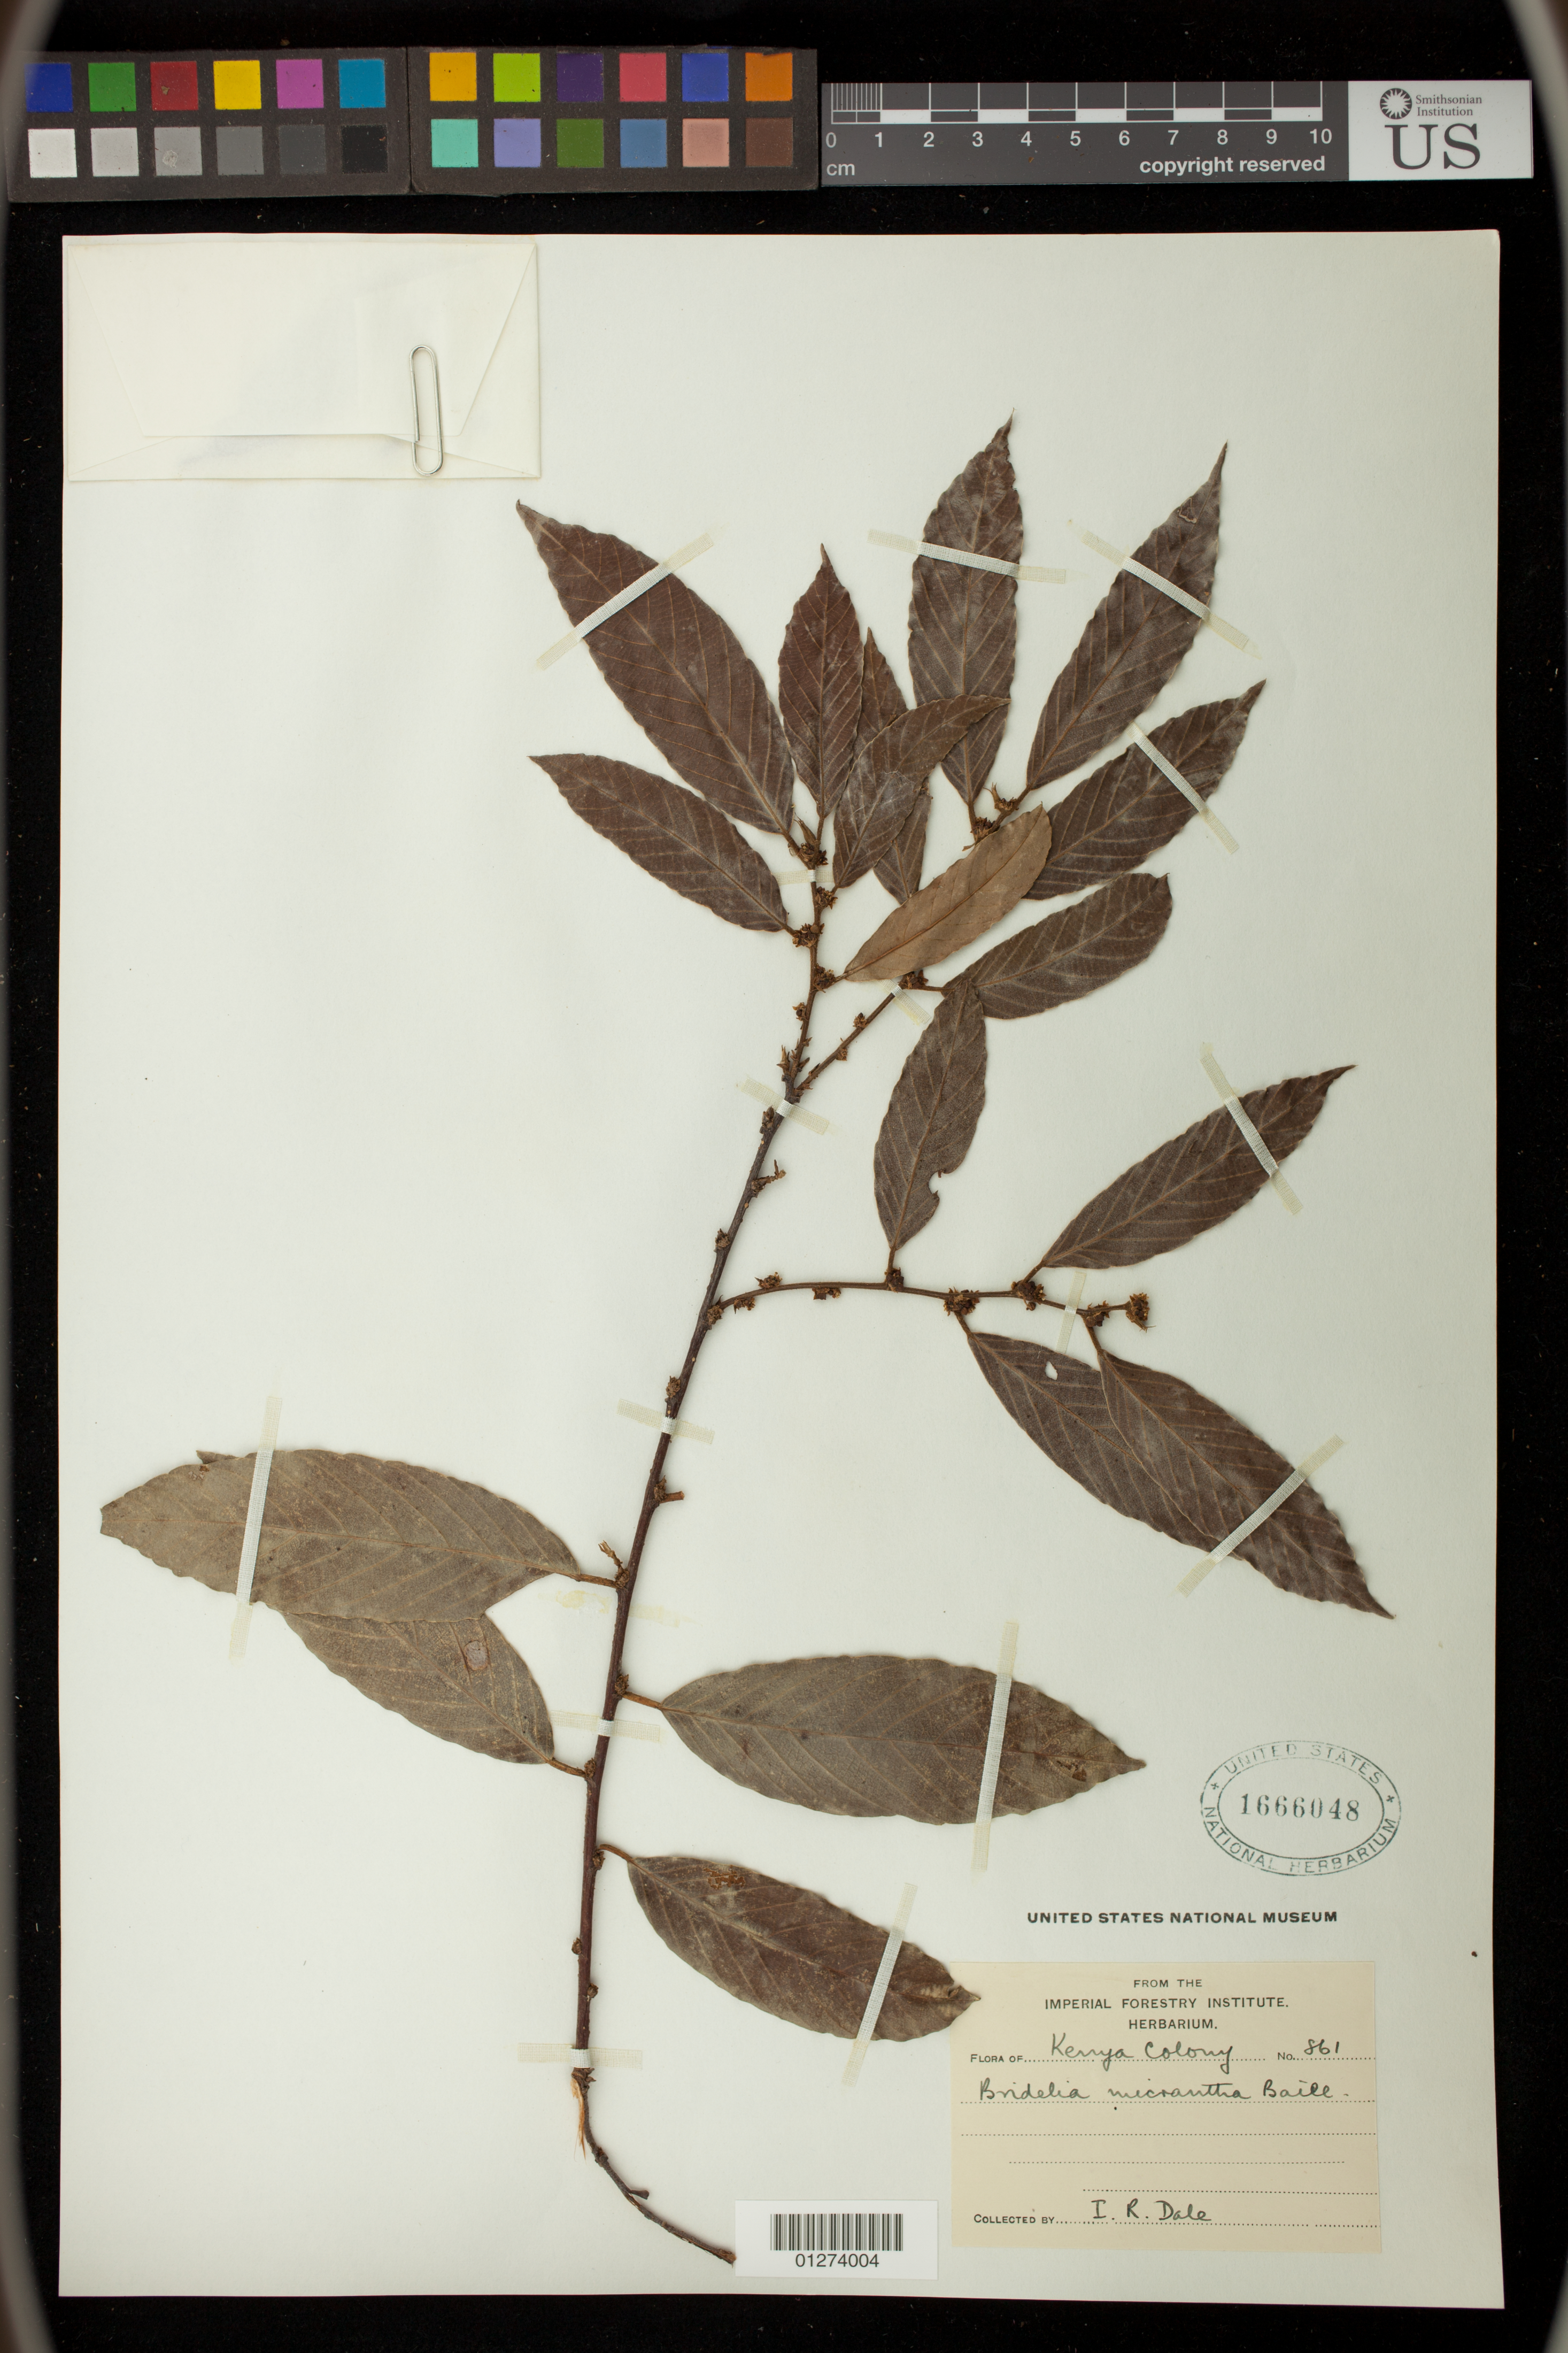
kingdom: Plantae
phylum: Tracheophyta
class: Magnoliopsida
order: Malpighiales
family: Phyllanthaceae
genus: Bridelia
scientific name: Bridelia micrantha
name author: (Hochst.) Baill.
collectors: I. Dale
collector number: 861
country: Kenya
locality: Kenya Colony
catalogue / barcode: US 1666048